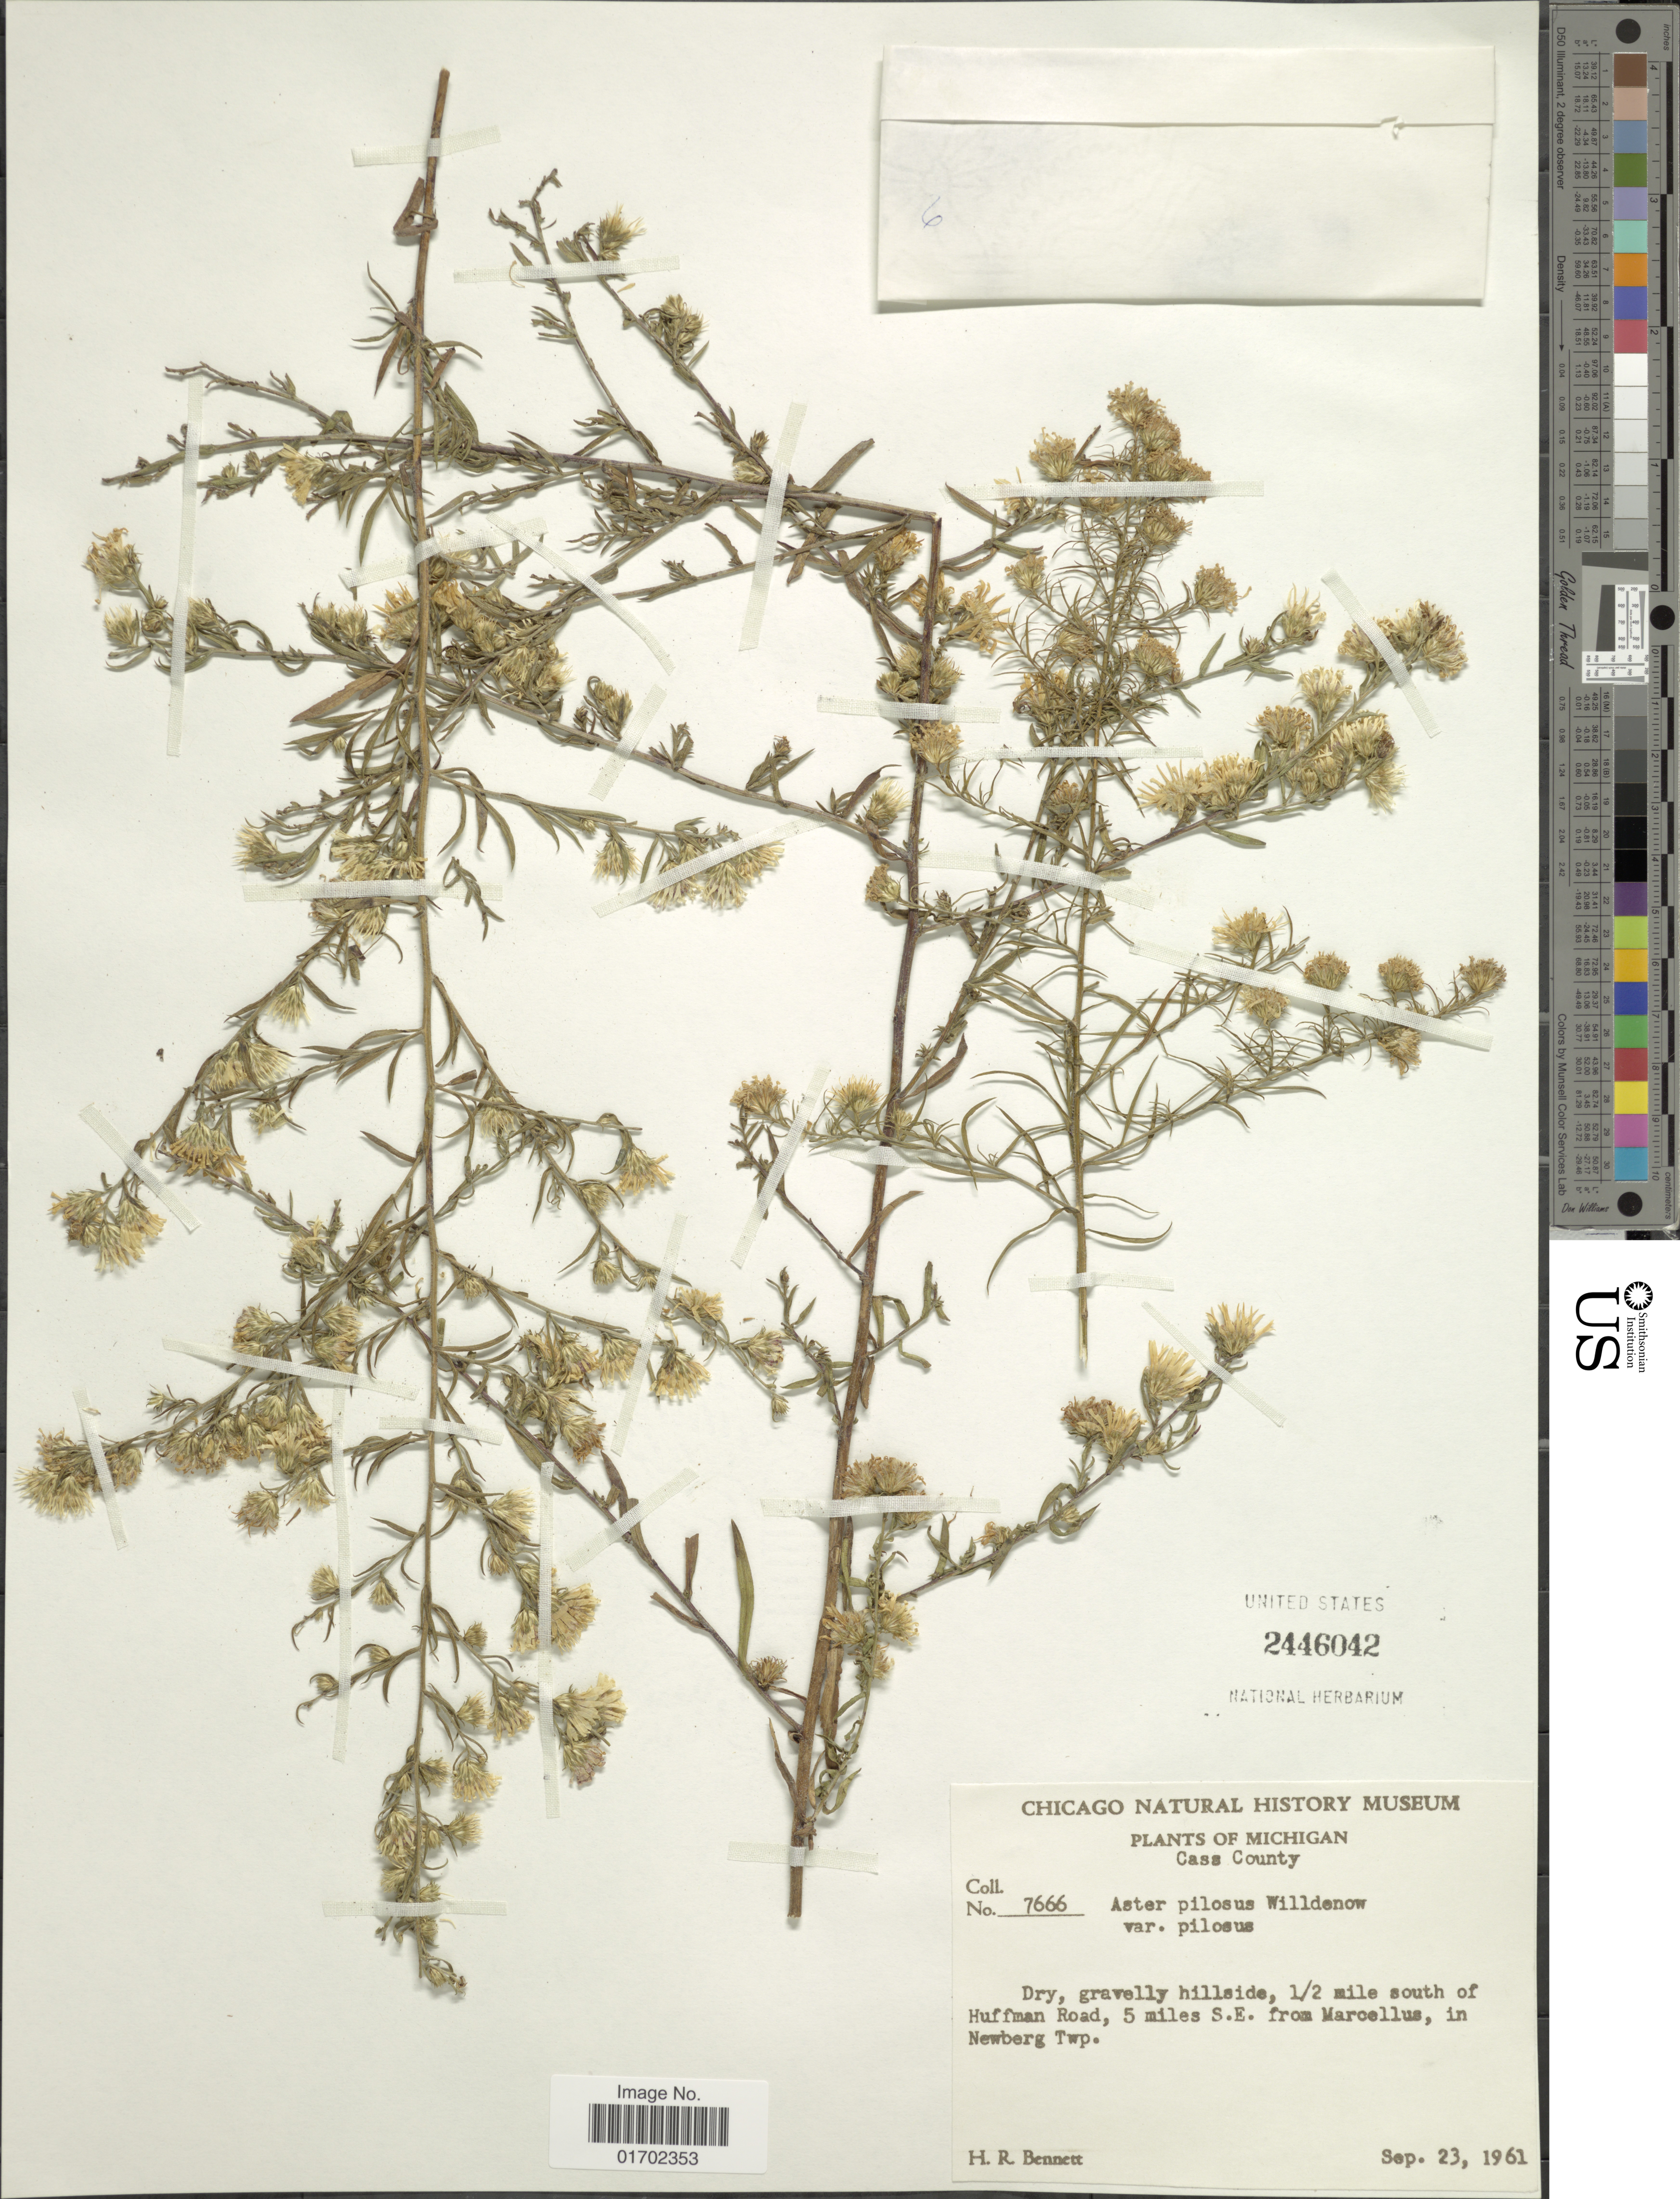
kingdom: Plantae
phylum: Tracheophyta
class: Magnoliopsida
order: Asterales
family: Asteraceae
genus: Symphyotrichum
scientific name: Symphyotrichum pilosum var. pilosum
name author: (Willd.) G.L. Nesom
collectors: H. R. Bennett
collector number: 7666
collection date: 1961-09-23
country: United States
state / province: Michigan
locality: Michigan. Cass County. Dry, gravelly hillside, 1/2 mile south of Huffman Road, 5 miles S.E. from Marcellus, in Newberg Twp.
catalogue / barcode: US 2446042